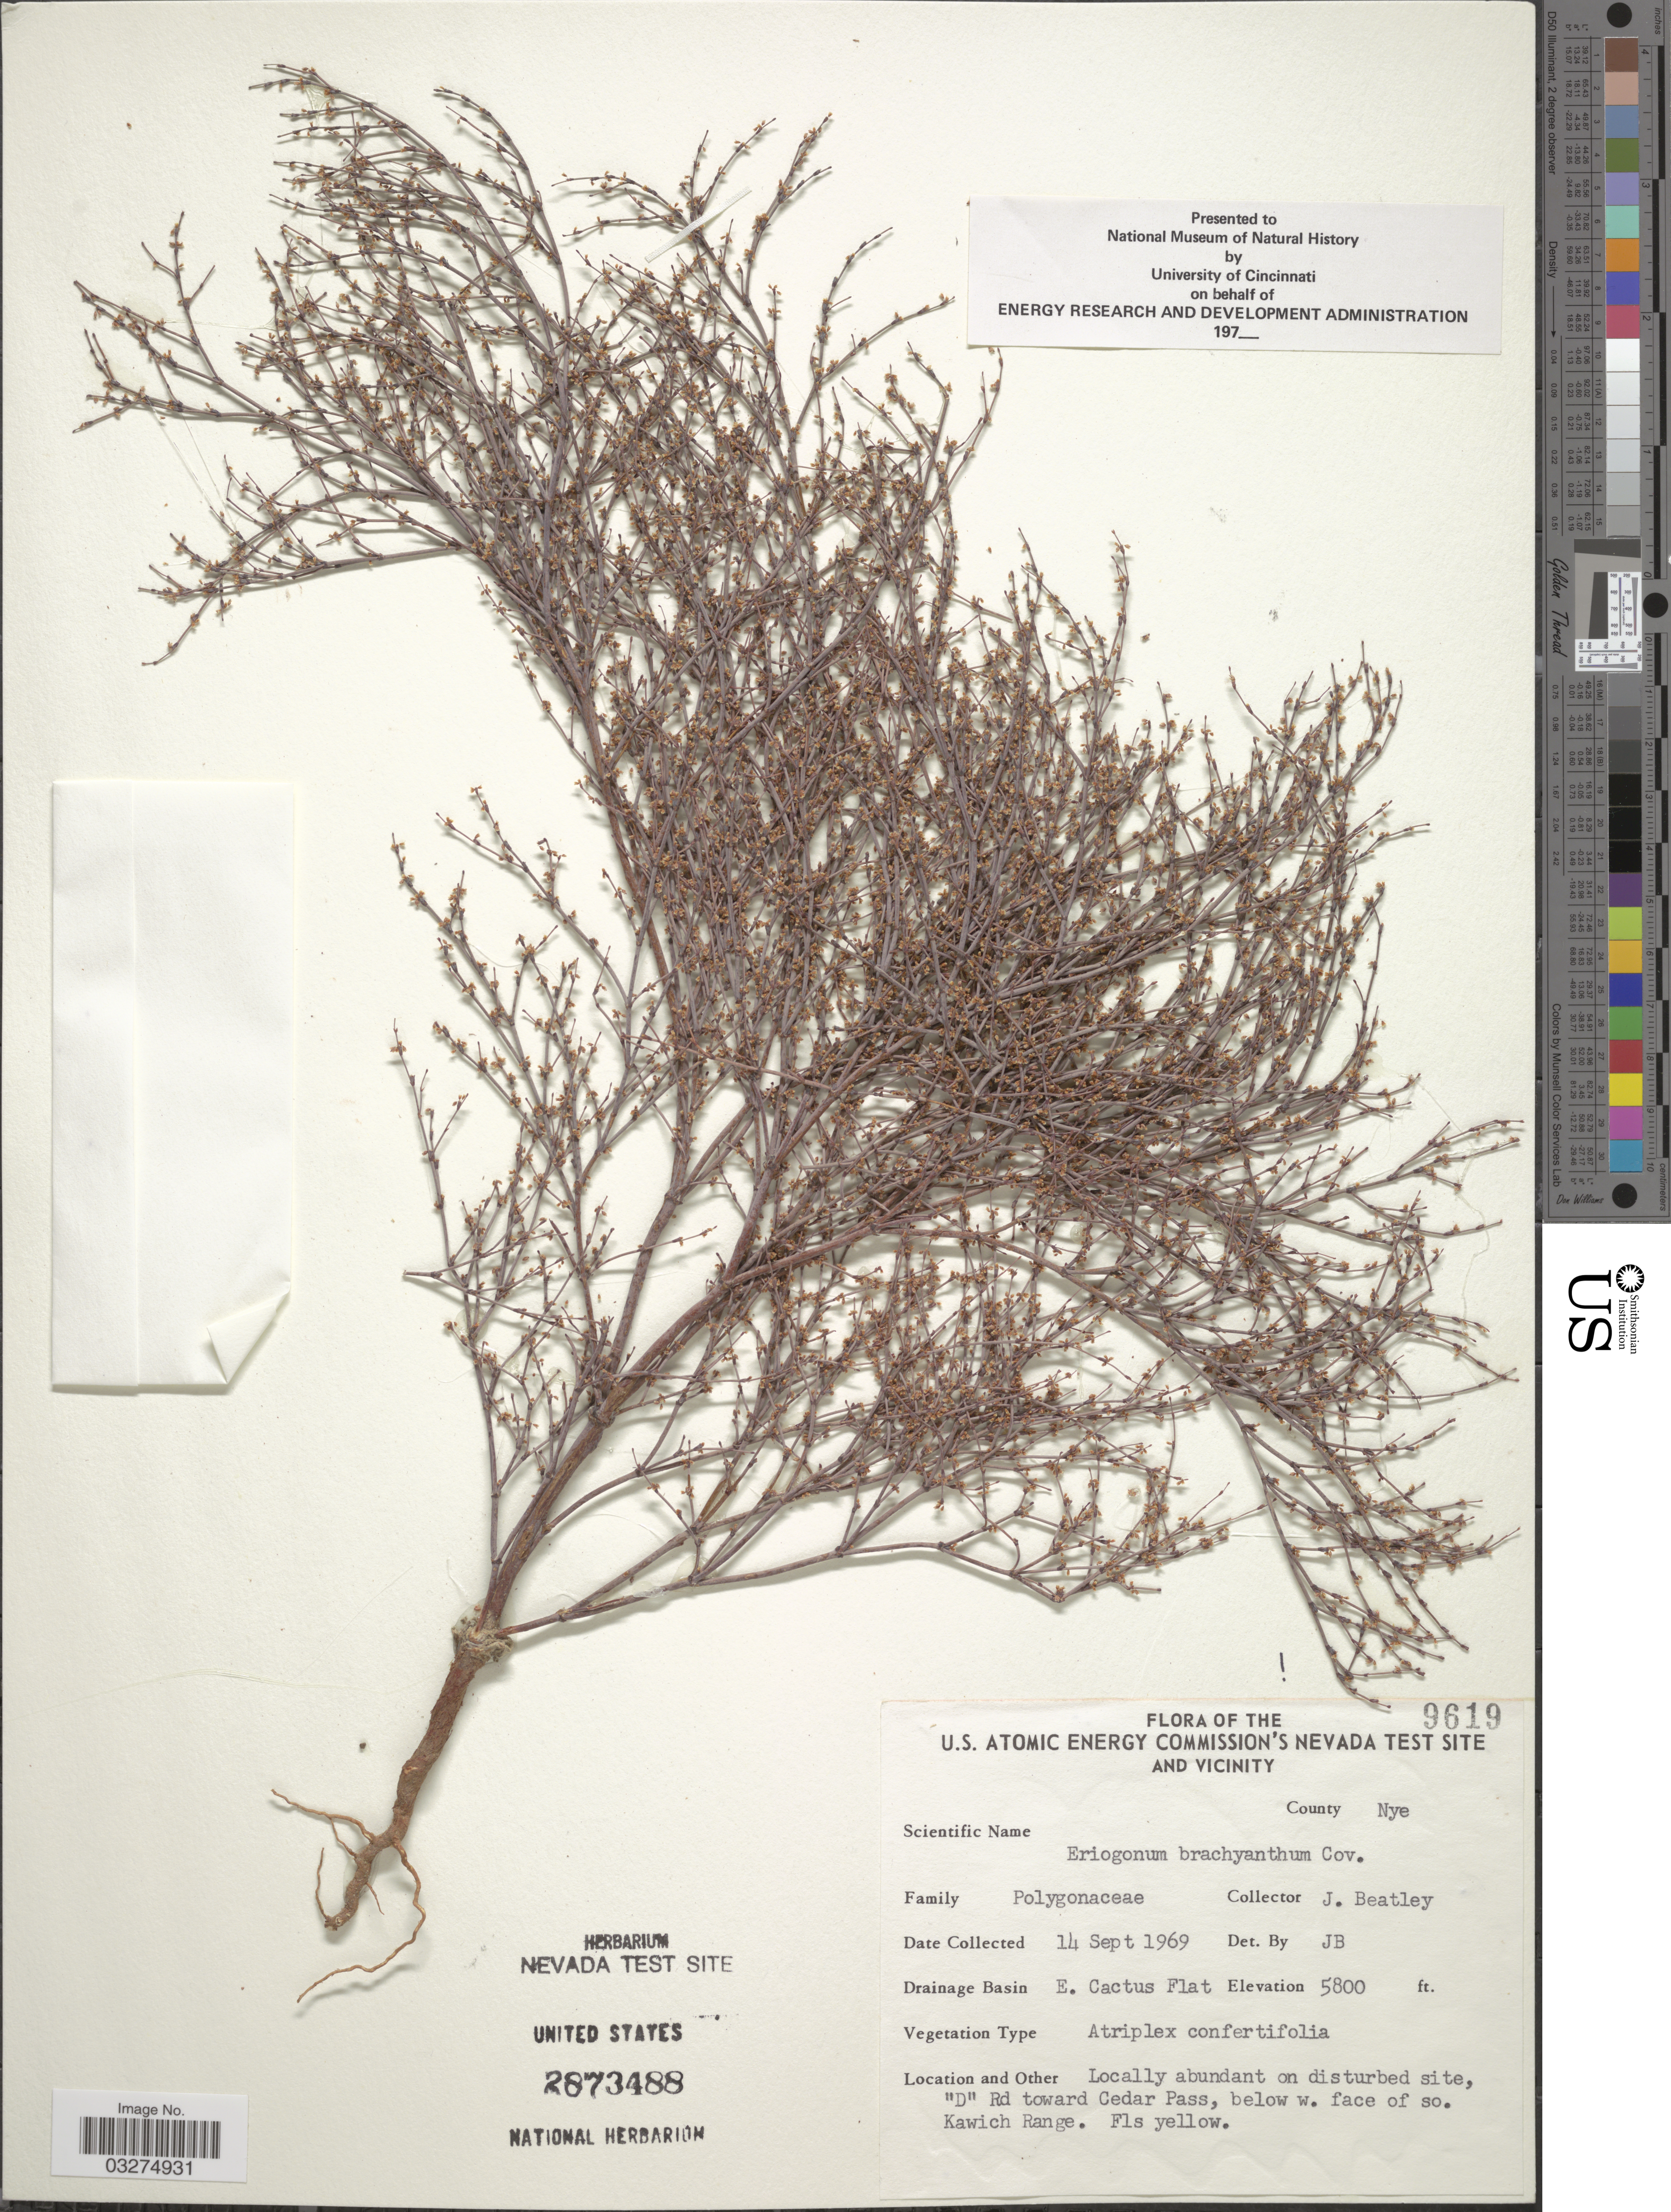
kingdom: Plantae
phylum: Tracheophyta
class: Magnoliopsida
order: Caryophyllales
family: Polygonaceae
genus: Eriogonum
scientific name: Eriogonum brachyanthum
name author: Coville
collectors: J. C. Beatley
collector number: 9619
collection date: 1969-09-14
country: United States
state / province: Nevada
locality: U. S. Atomic Energy Commission's Nevada Test Site and Vicinity. County Nye. Drainage Basin E. Cactus Flat. "D" Rd toward Cedar Pass, below w. face of of so. Kawich Range.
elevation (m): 1768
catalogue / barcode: US 2873488